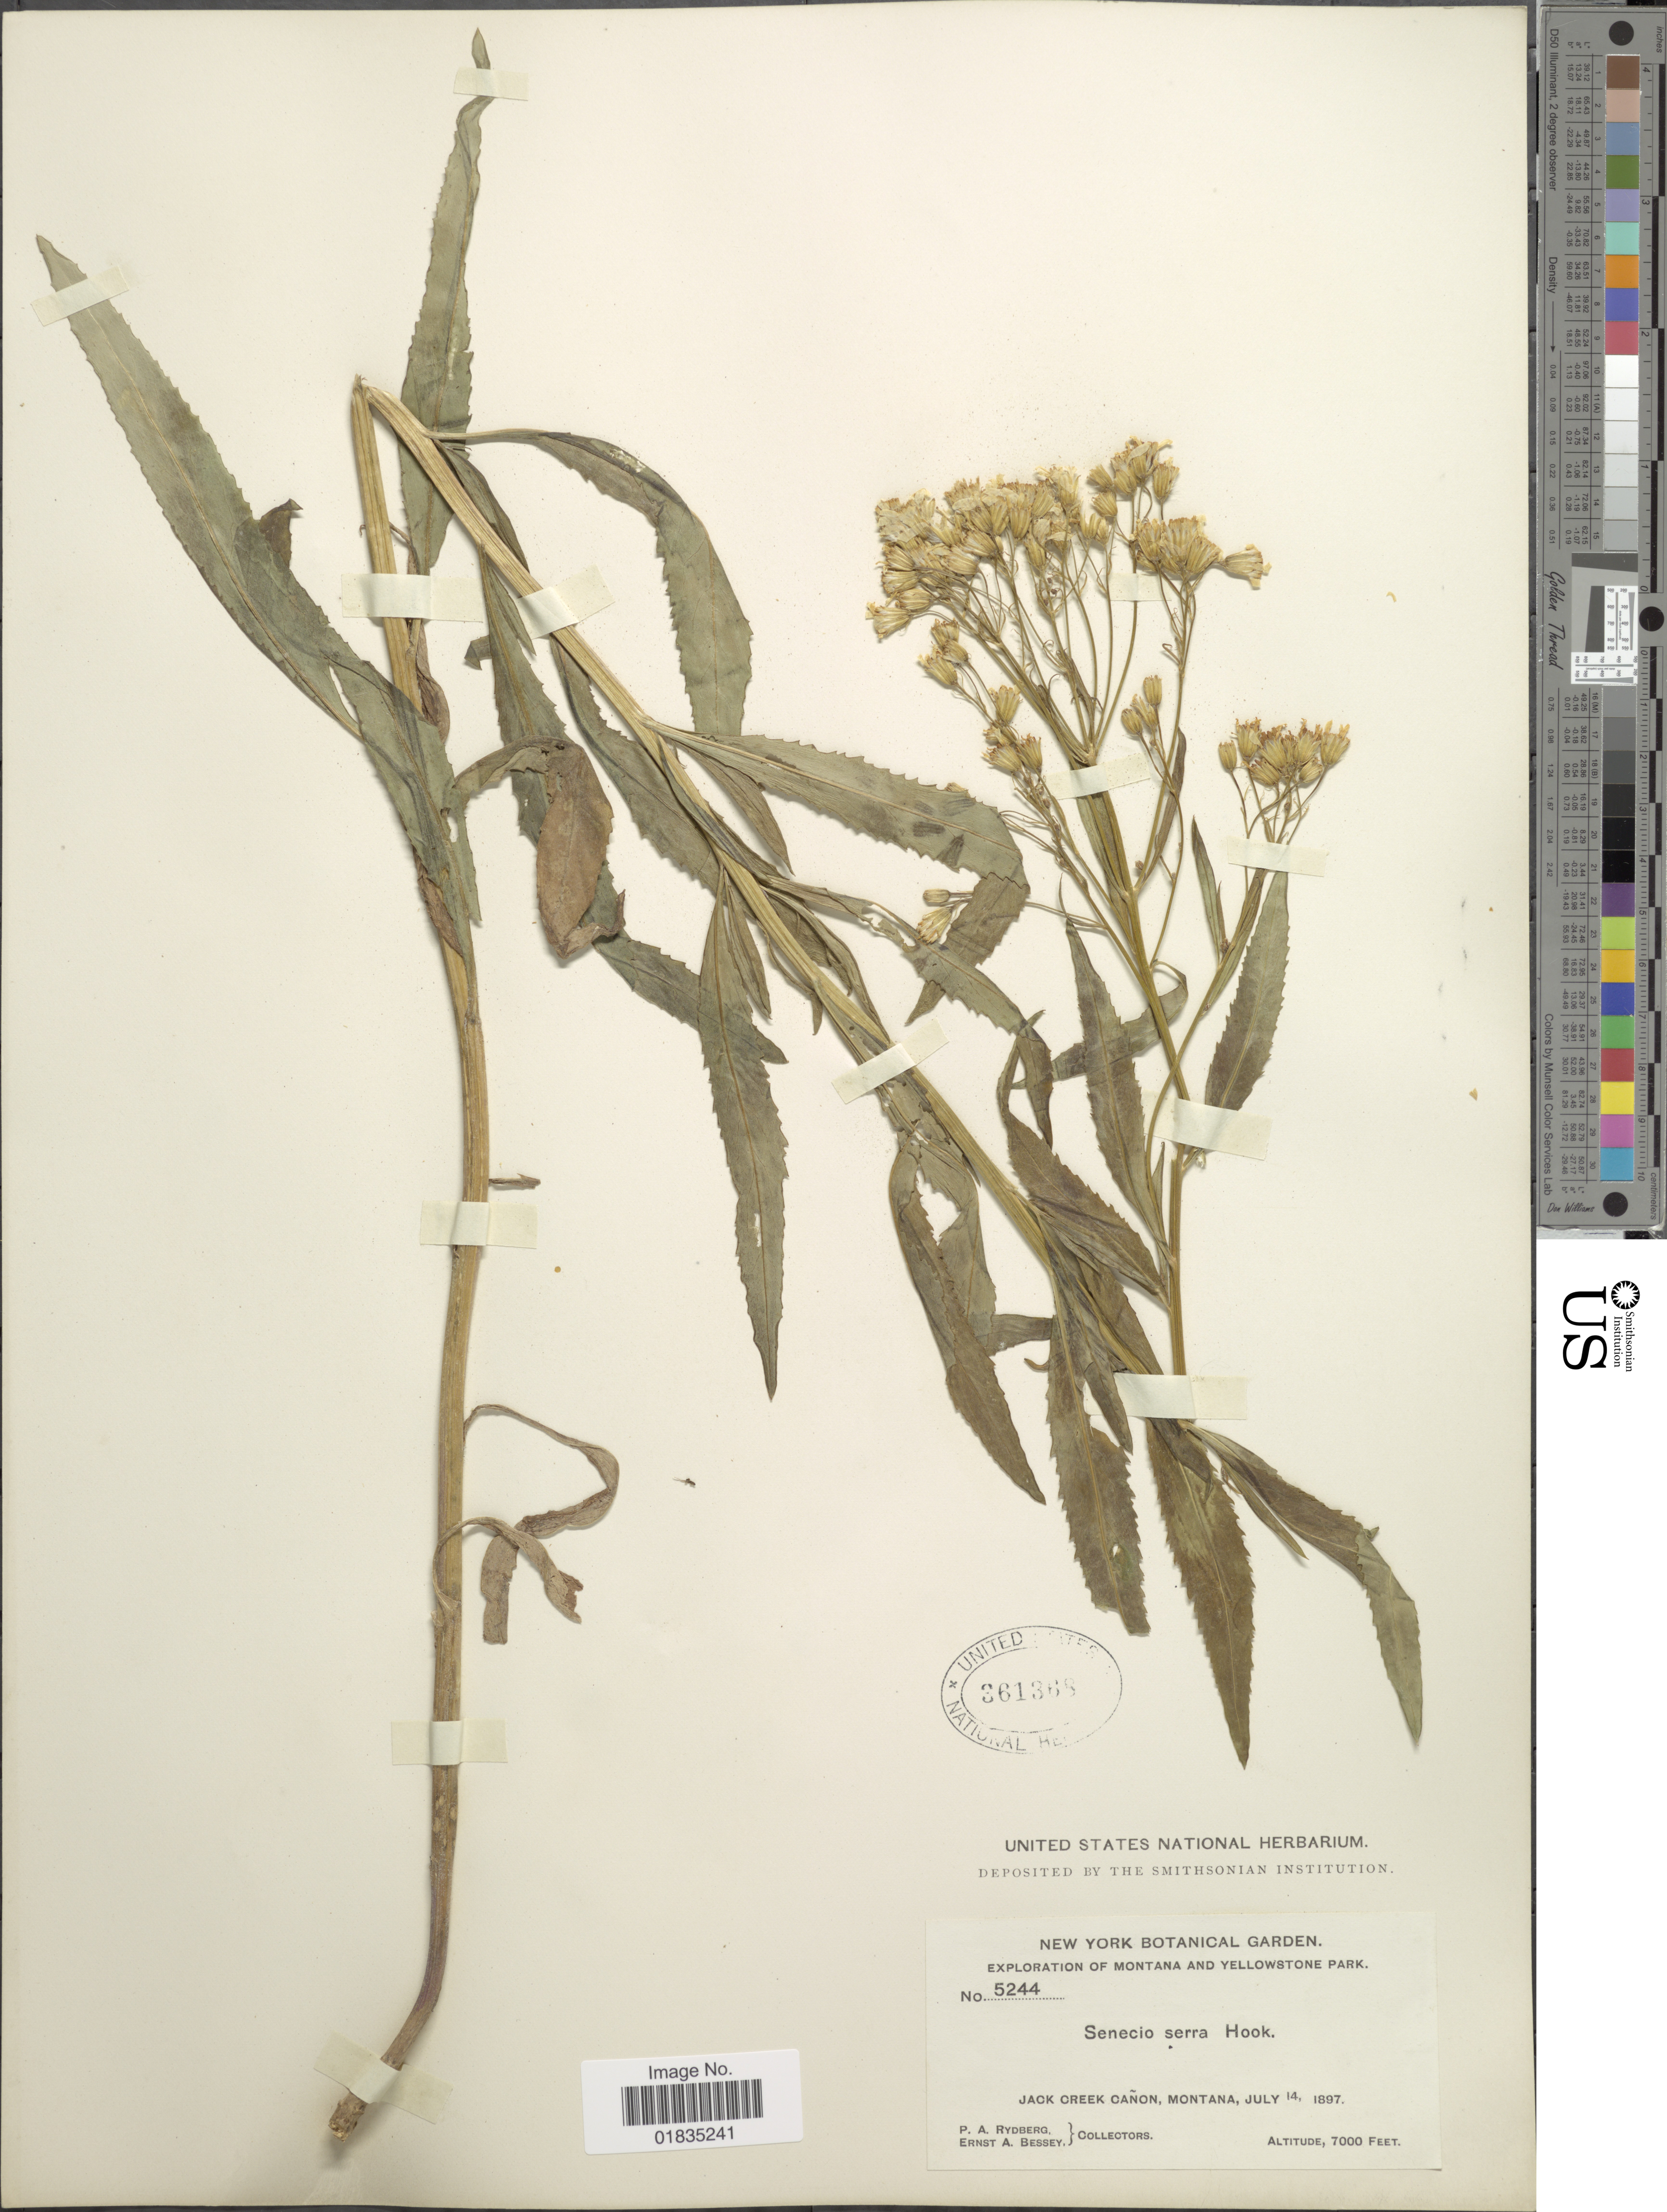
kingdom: Plantae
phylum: Tracheophyta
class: Magnoliopsida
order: Asterales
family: Asteraceae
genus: Senecio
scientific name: Senecio serra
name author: Hook.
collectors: P. A. Rydberg & E. A. Bessey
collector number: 5244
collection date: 1897-07-14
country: United States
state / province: Montana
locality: Montana and Yellowstone Park, Jack Creek Cañon.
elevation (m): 2134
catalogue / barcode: US 361368